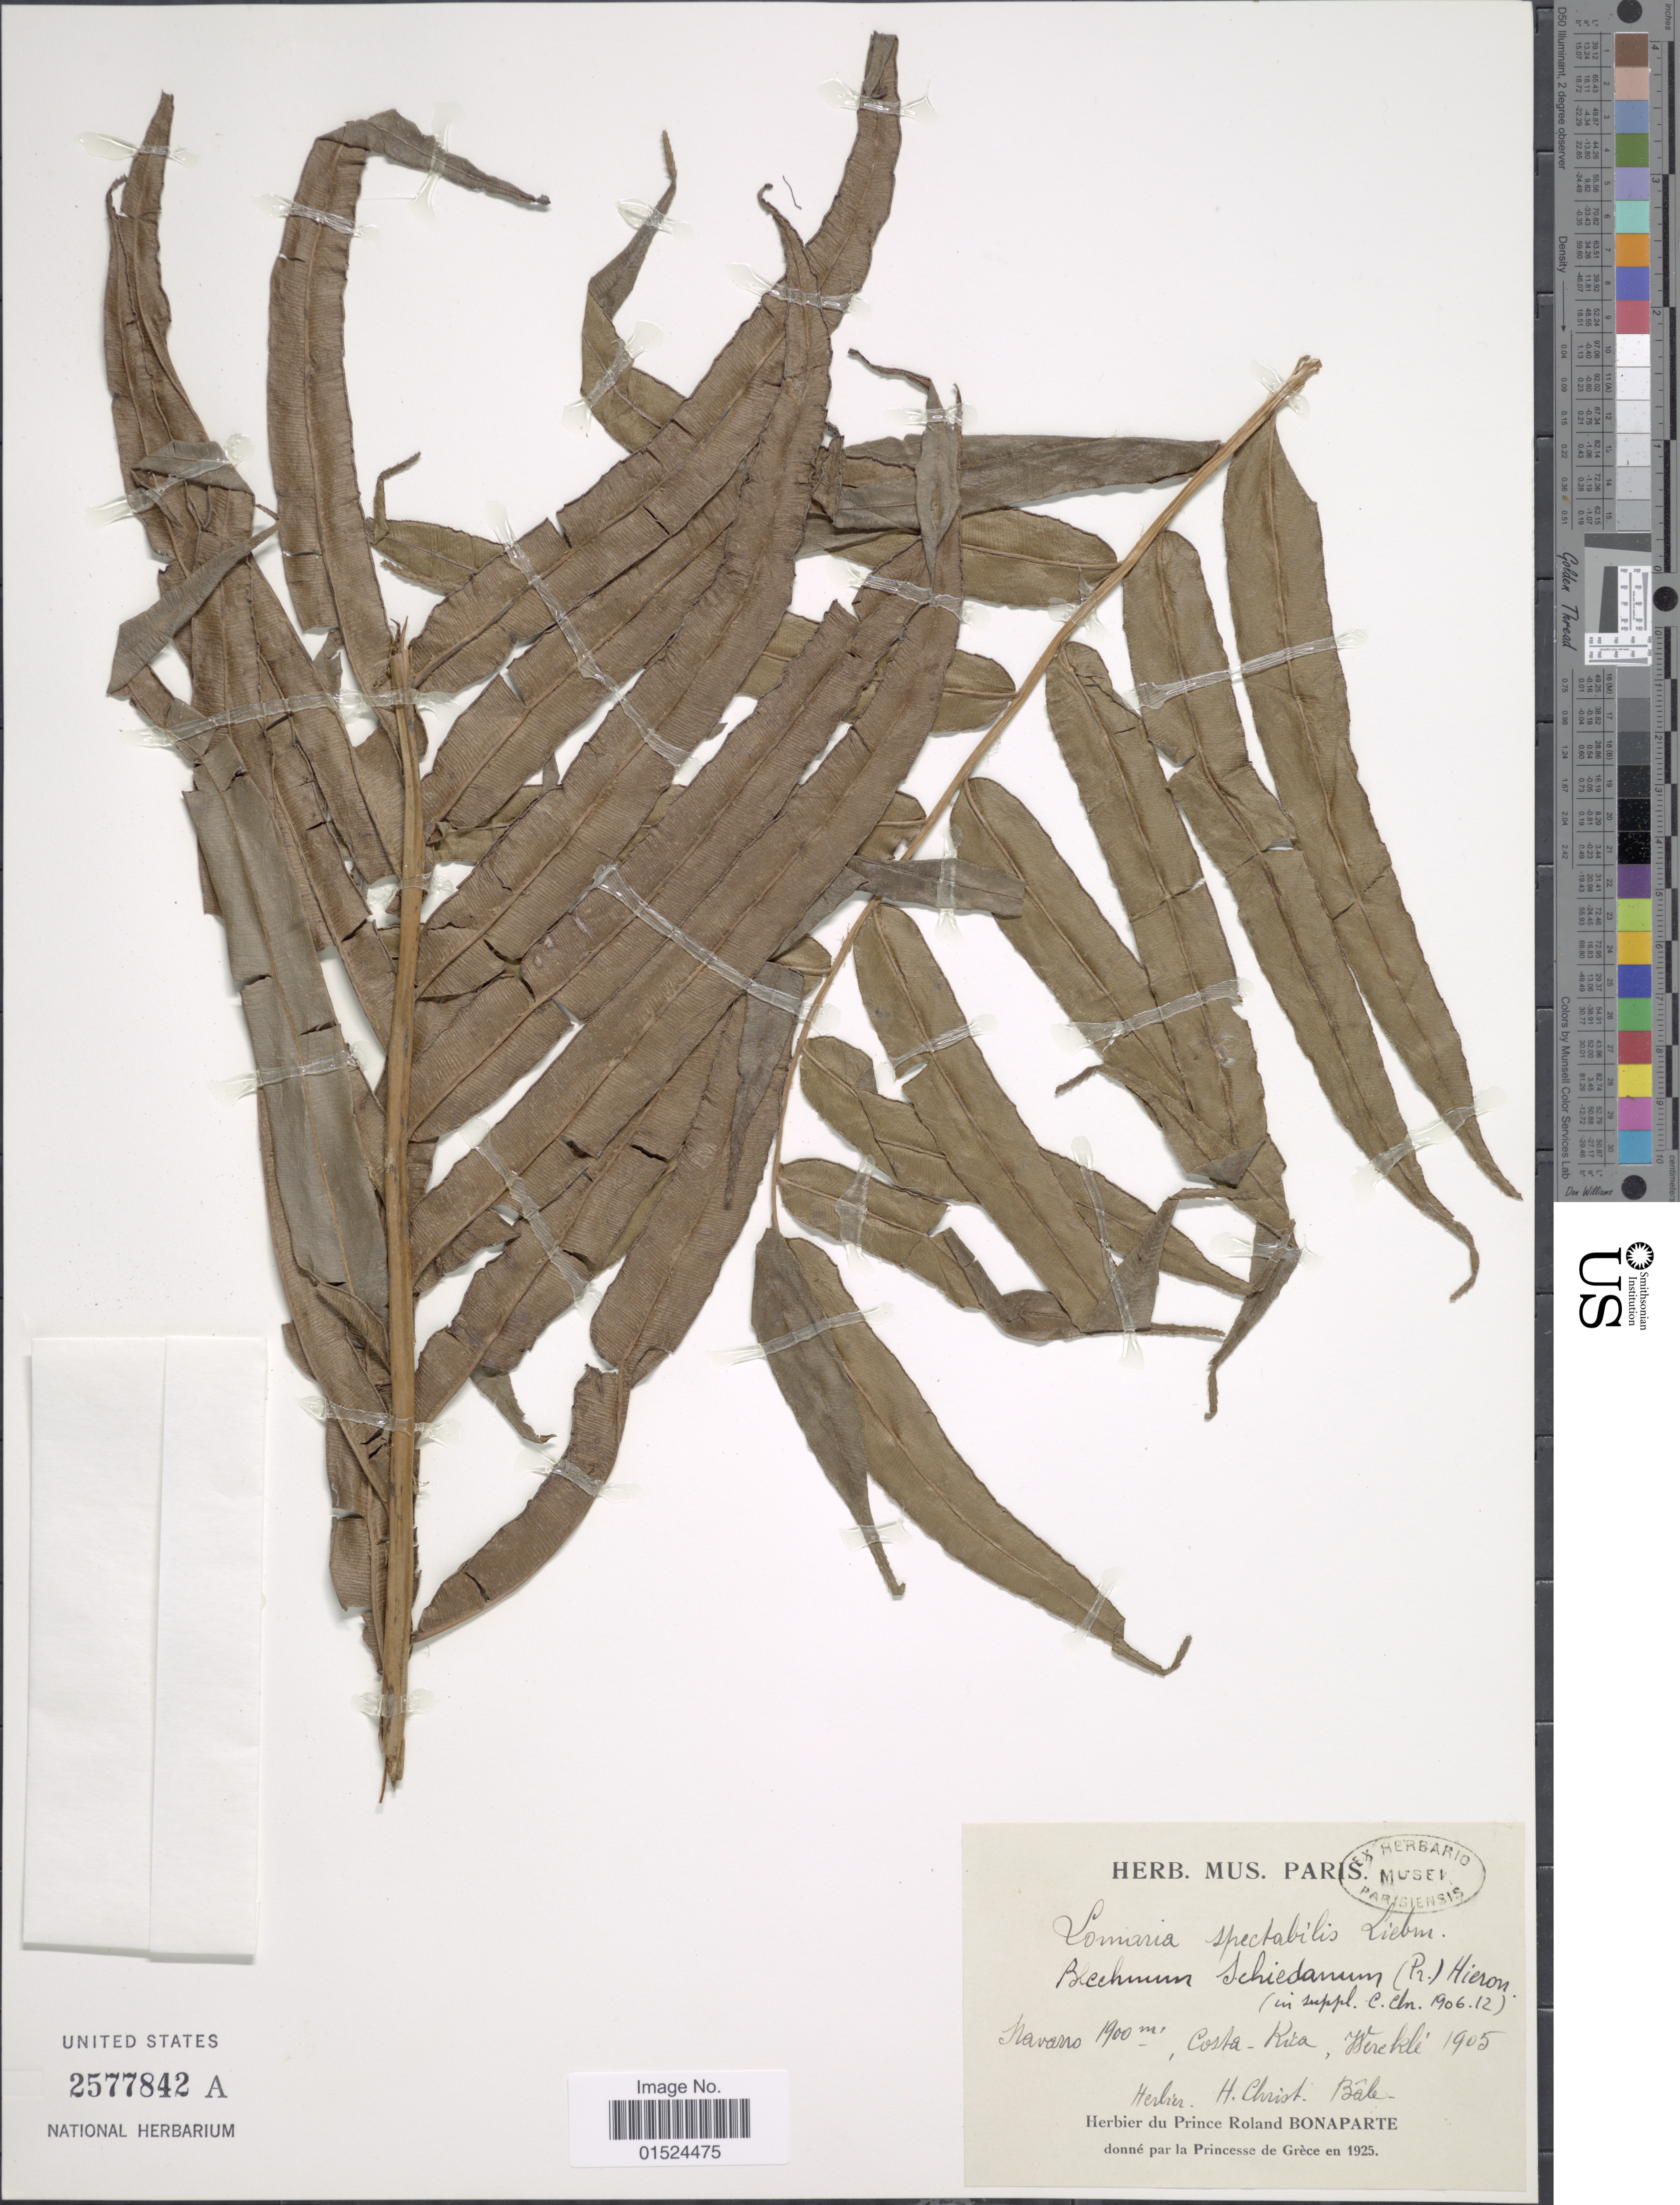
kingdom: Plantae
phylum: Tracheophyta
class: Polypodiopsida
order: Polypodiales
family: Blechnaceae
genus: Blechnum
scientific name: Blechnum schiedeanum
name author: (Schltdl. ex C. Presl) Hieron.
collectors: Wercklé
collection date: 1905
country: Costa Rica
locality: Navano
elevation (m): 1900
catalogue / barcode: US 2577842A